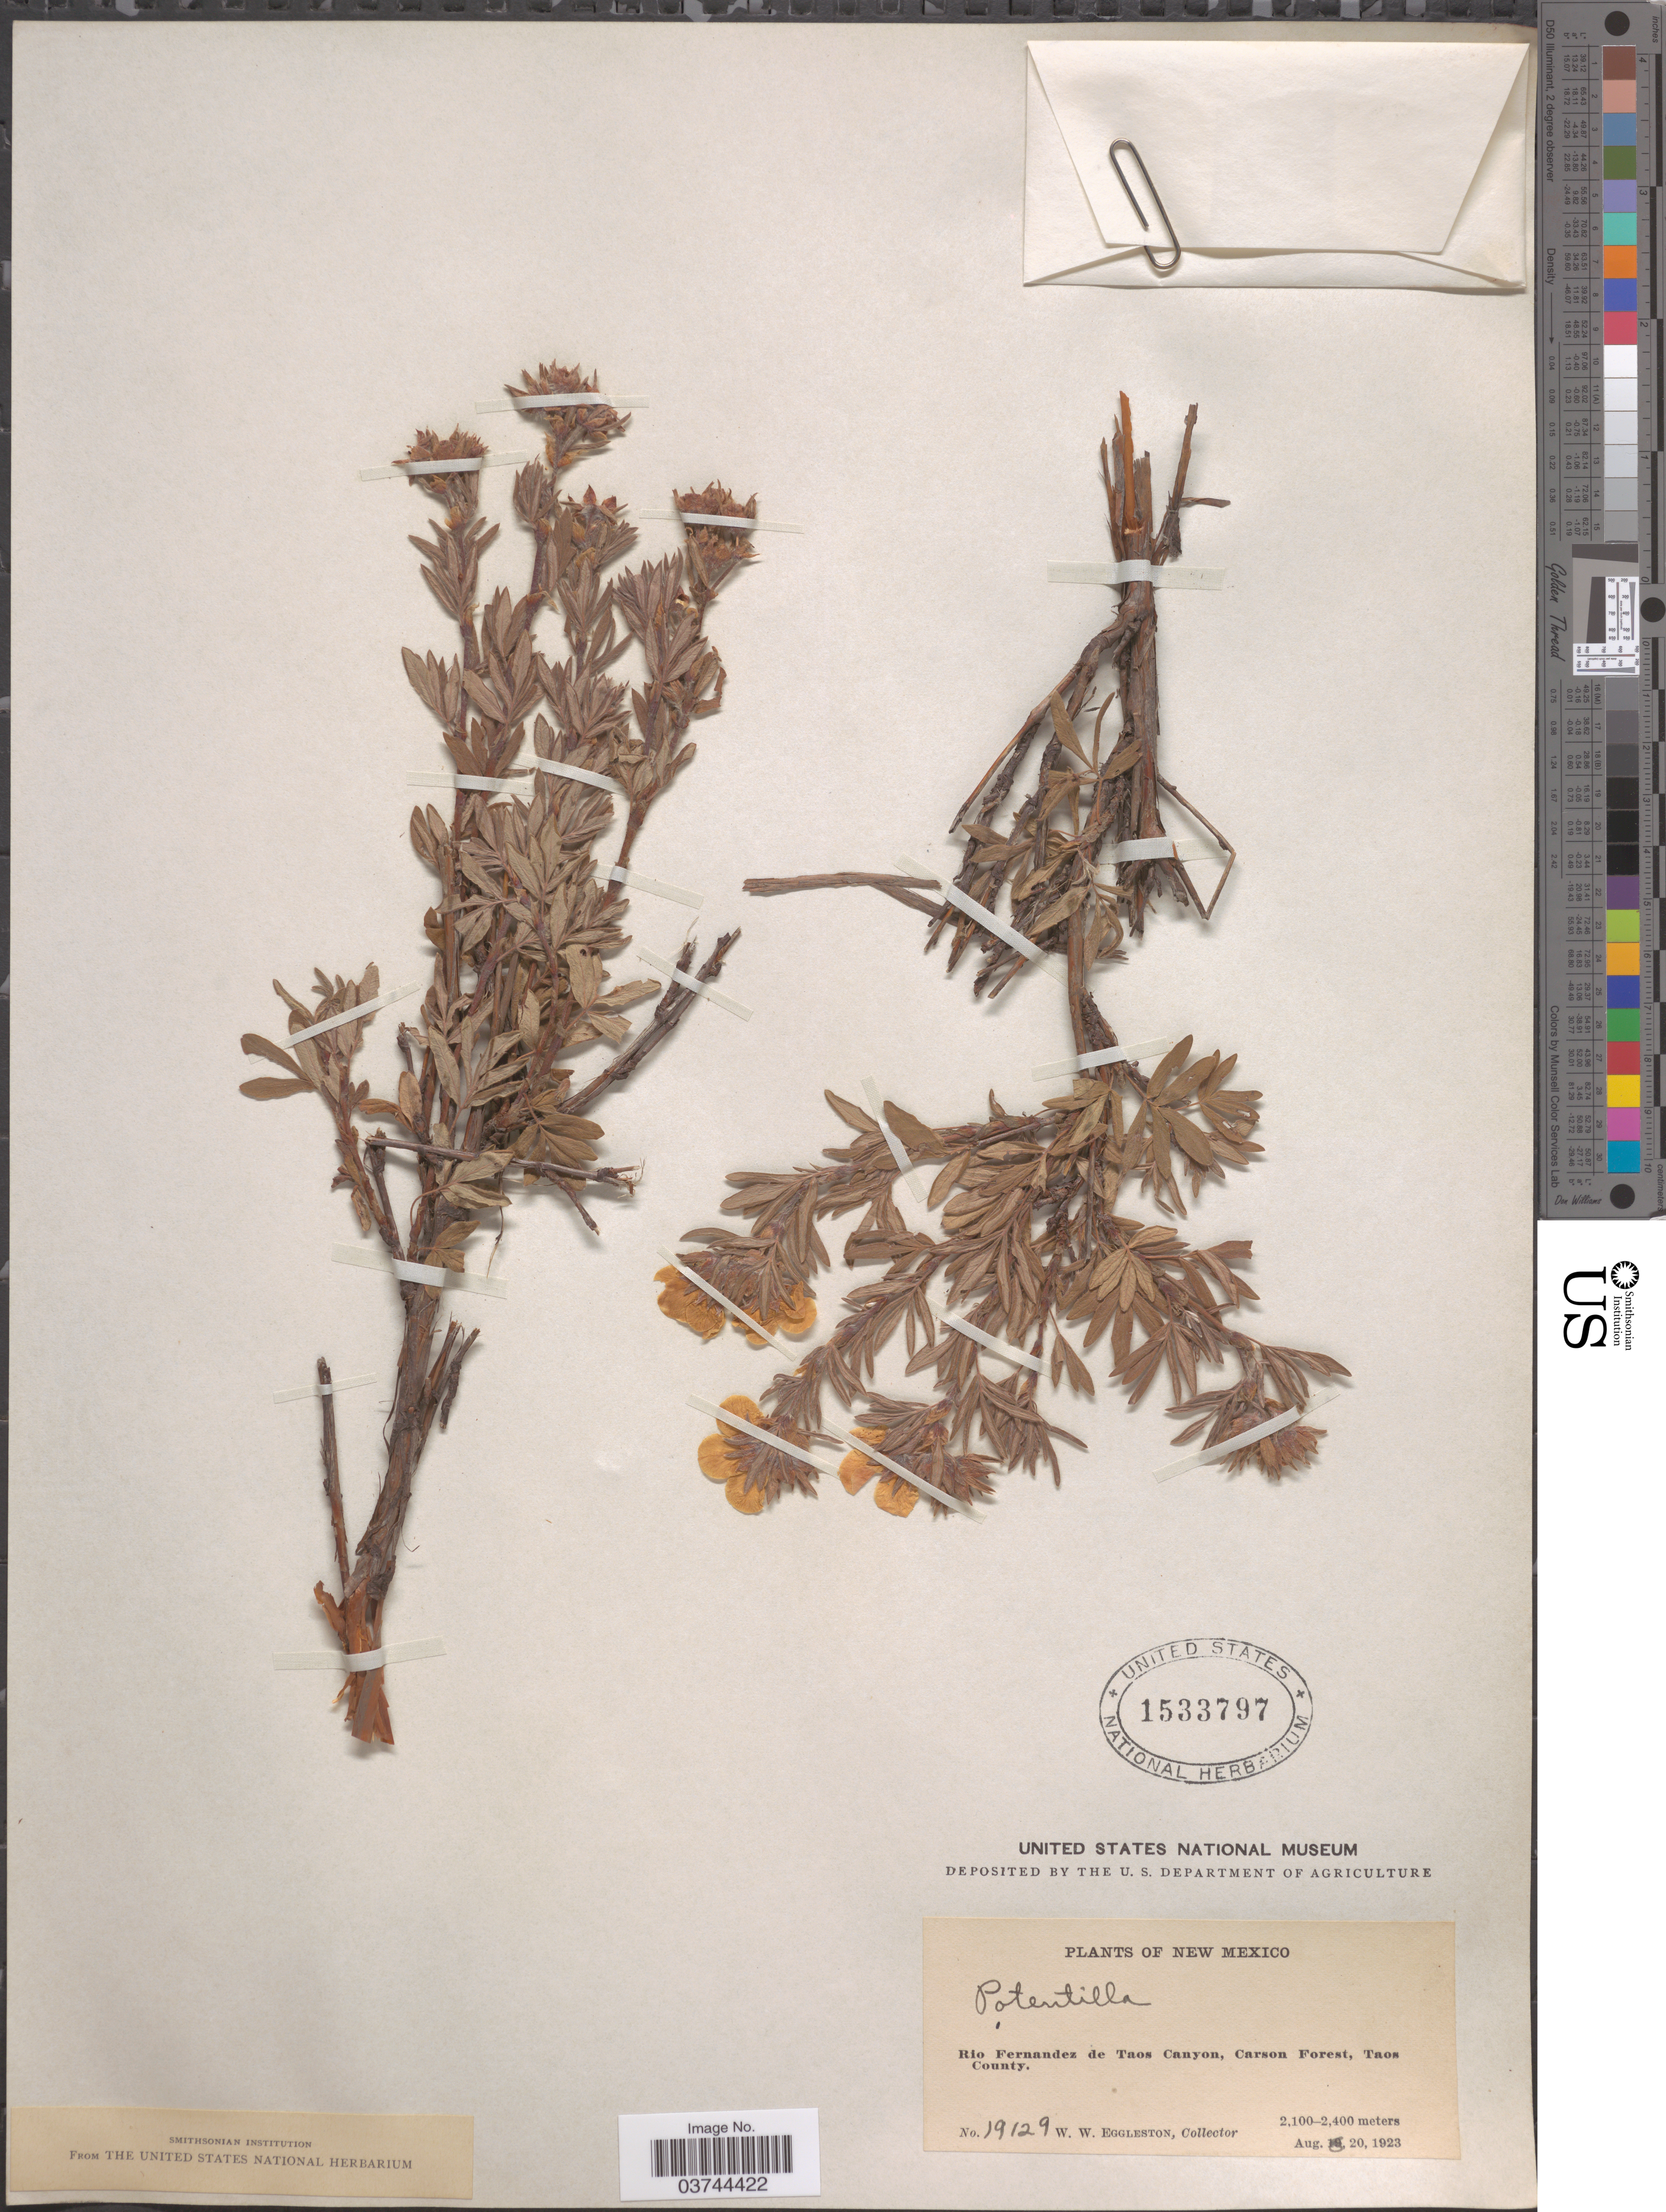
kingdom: Plantae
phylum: Tracheophyta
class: Magnoliopsida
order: Rosales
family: Rosaceae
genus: Dasiphora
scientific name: Dasiphora fruticosa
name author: (L.) Rydb.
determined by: Strong, Mark T., (BOT), Smithsonian Institution - National Museum of Natural History (UNITED STATES)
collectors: W. W. Eggleston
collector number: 19129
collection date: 1923-08-20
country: United States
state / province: New Mexico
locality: Rio Fernandez de Taos Canyon, Carson Forest, Taos County.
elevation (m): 2100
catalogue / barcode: US 1533797